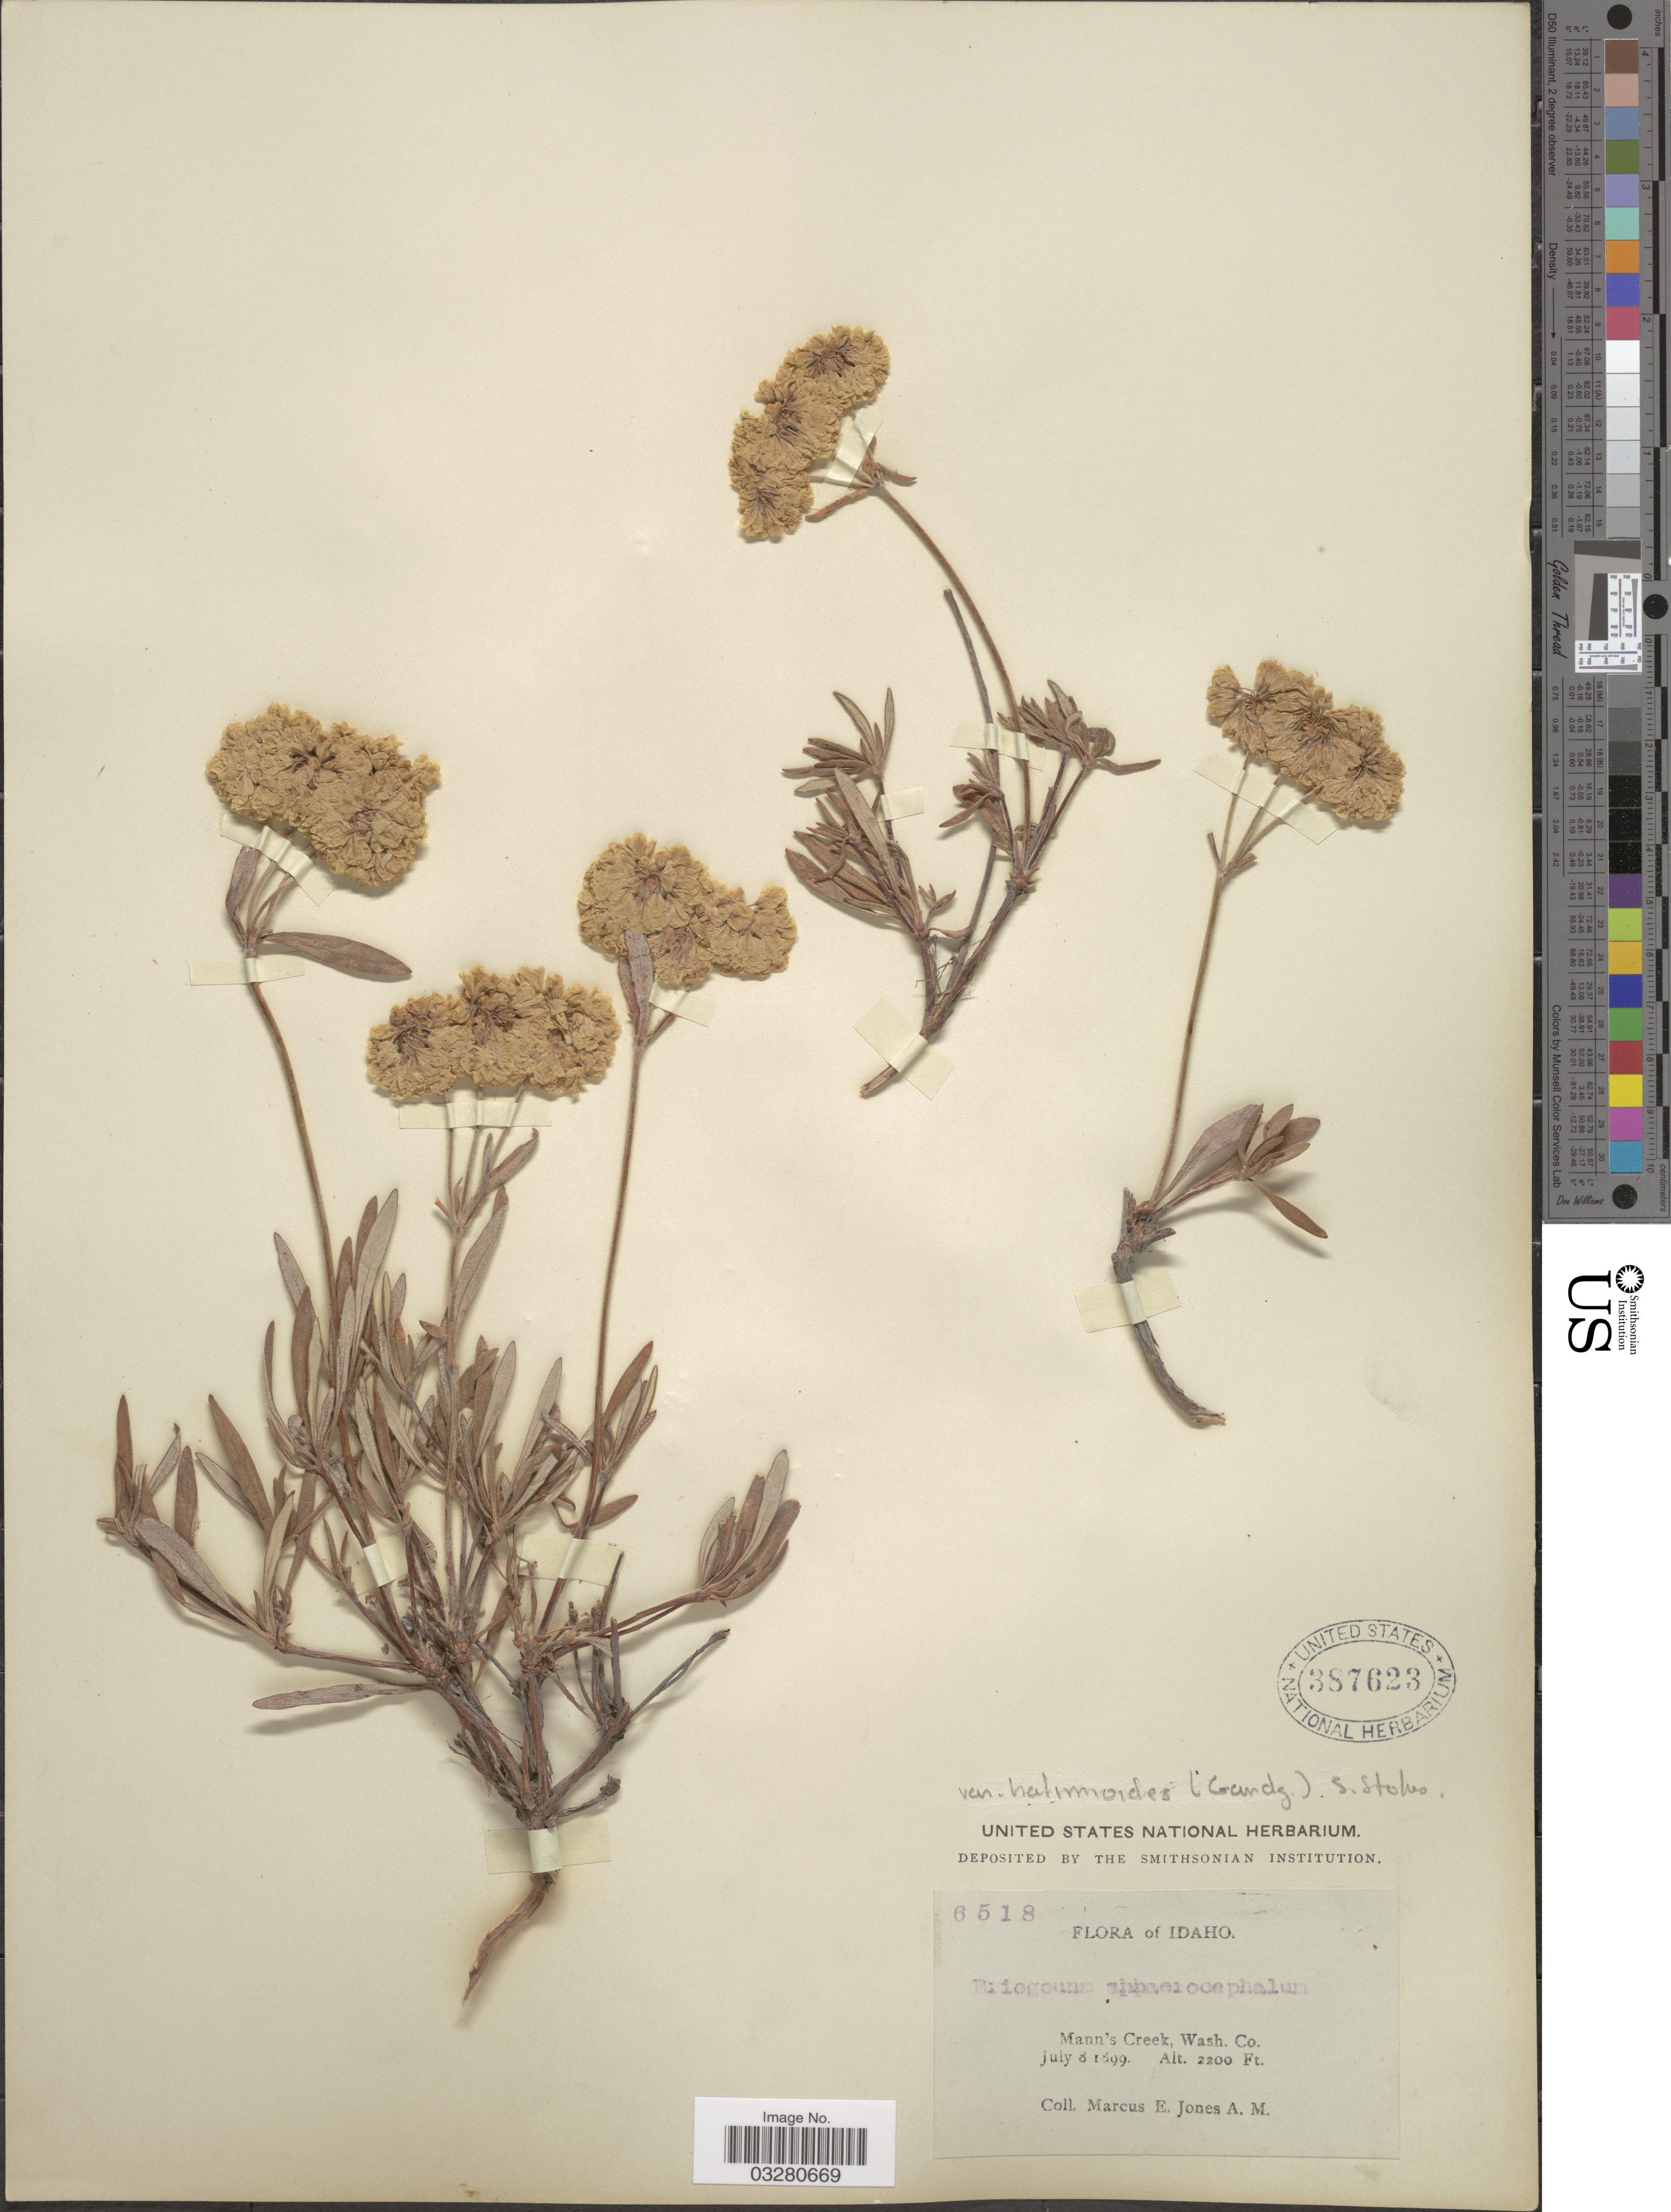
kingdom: Plantae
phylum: Tracheophyta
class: Magnoliopsida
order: Caryophyllales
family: Polygonaceae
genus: Eriogonum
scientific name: Eriogonum sphaerocephalum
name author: Benth. & Douglas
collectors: M. E. Jones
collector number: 6518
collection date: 1899-07-08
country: United States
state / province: Idaho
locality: Mann's Creek, Wash. Co.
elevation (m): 671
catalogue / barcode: US 387623